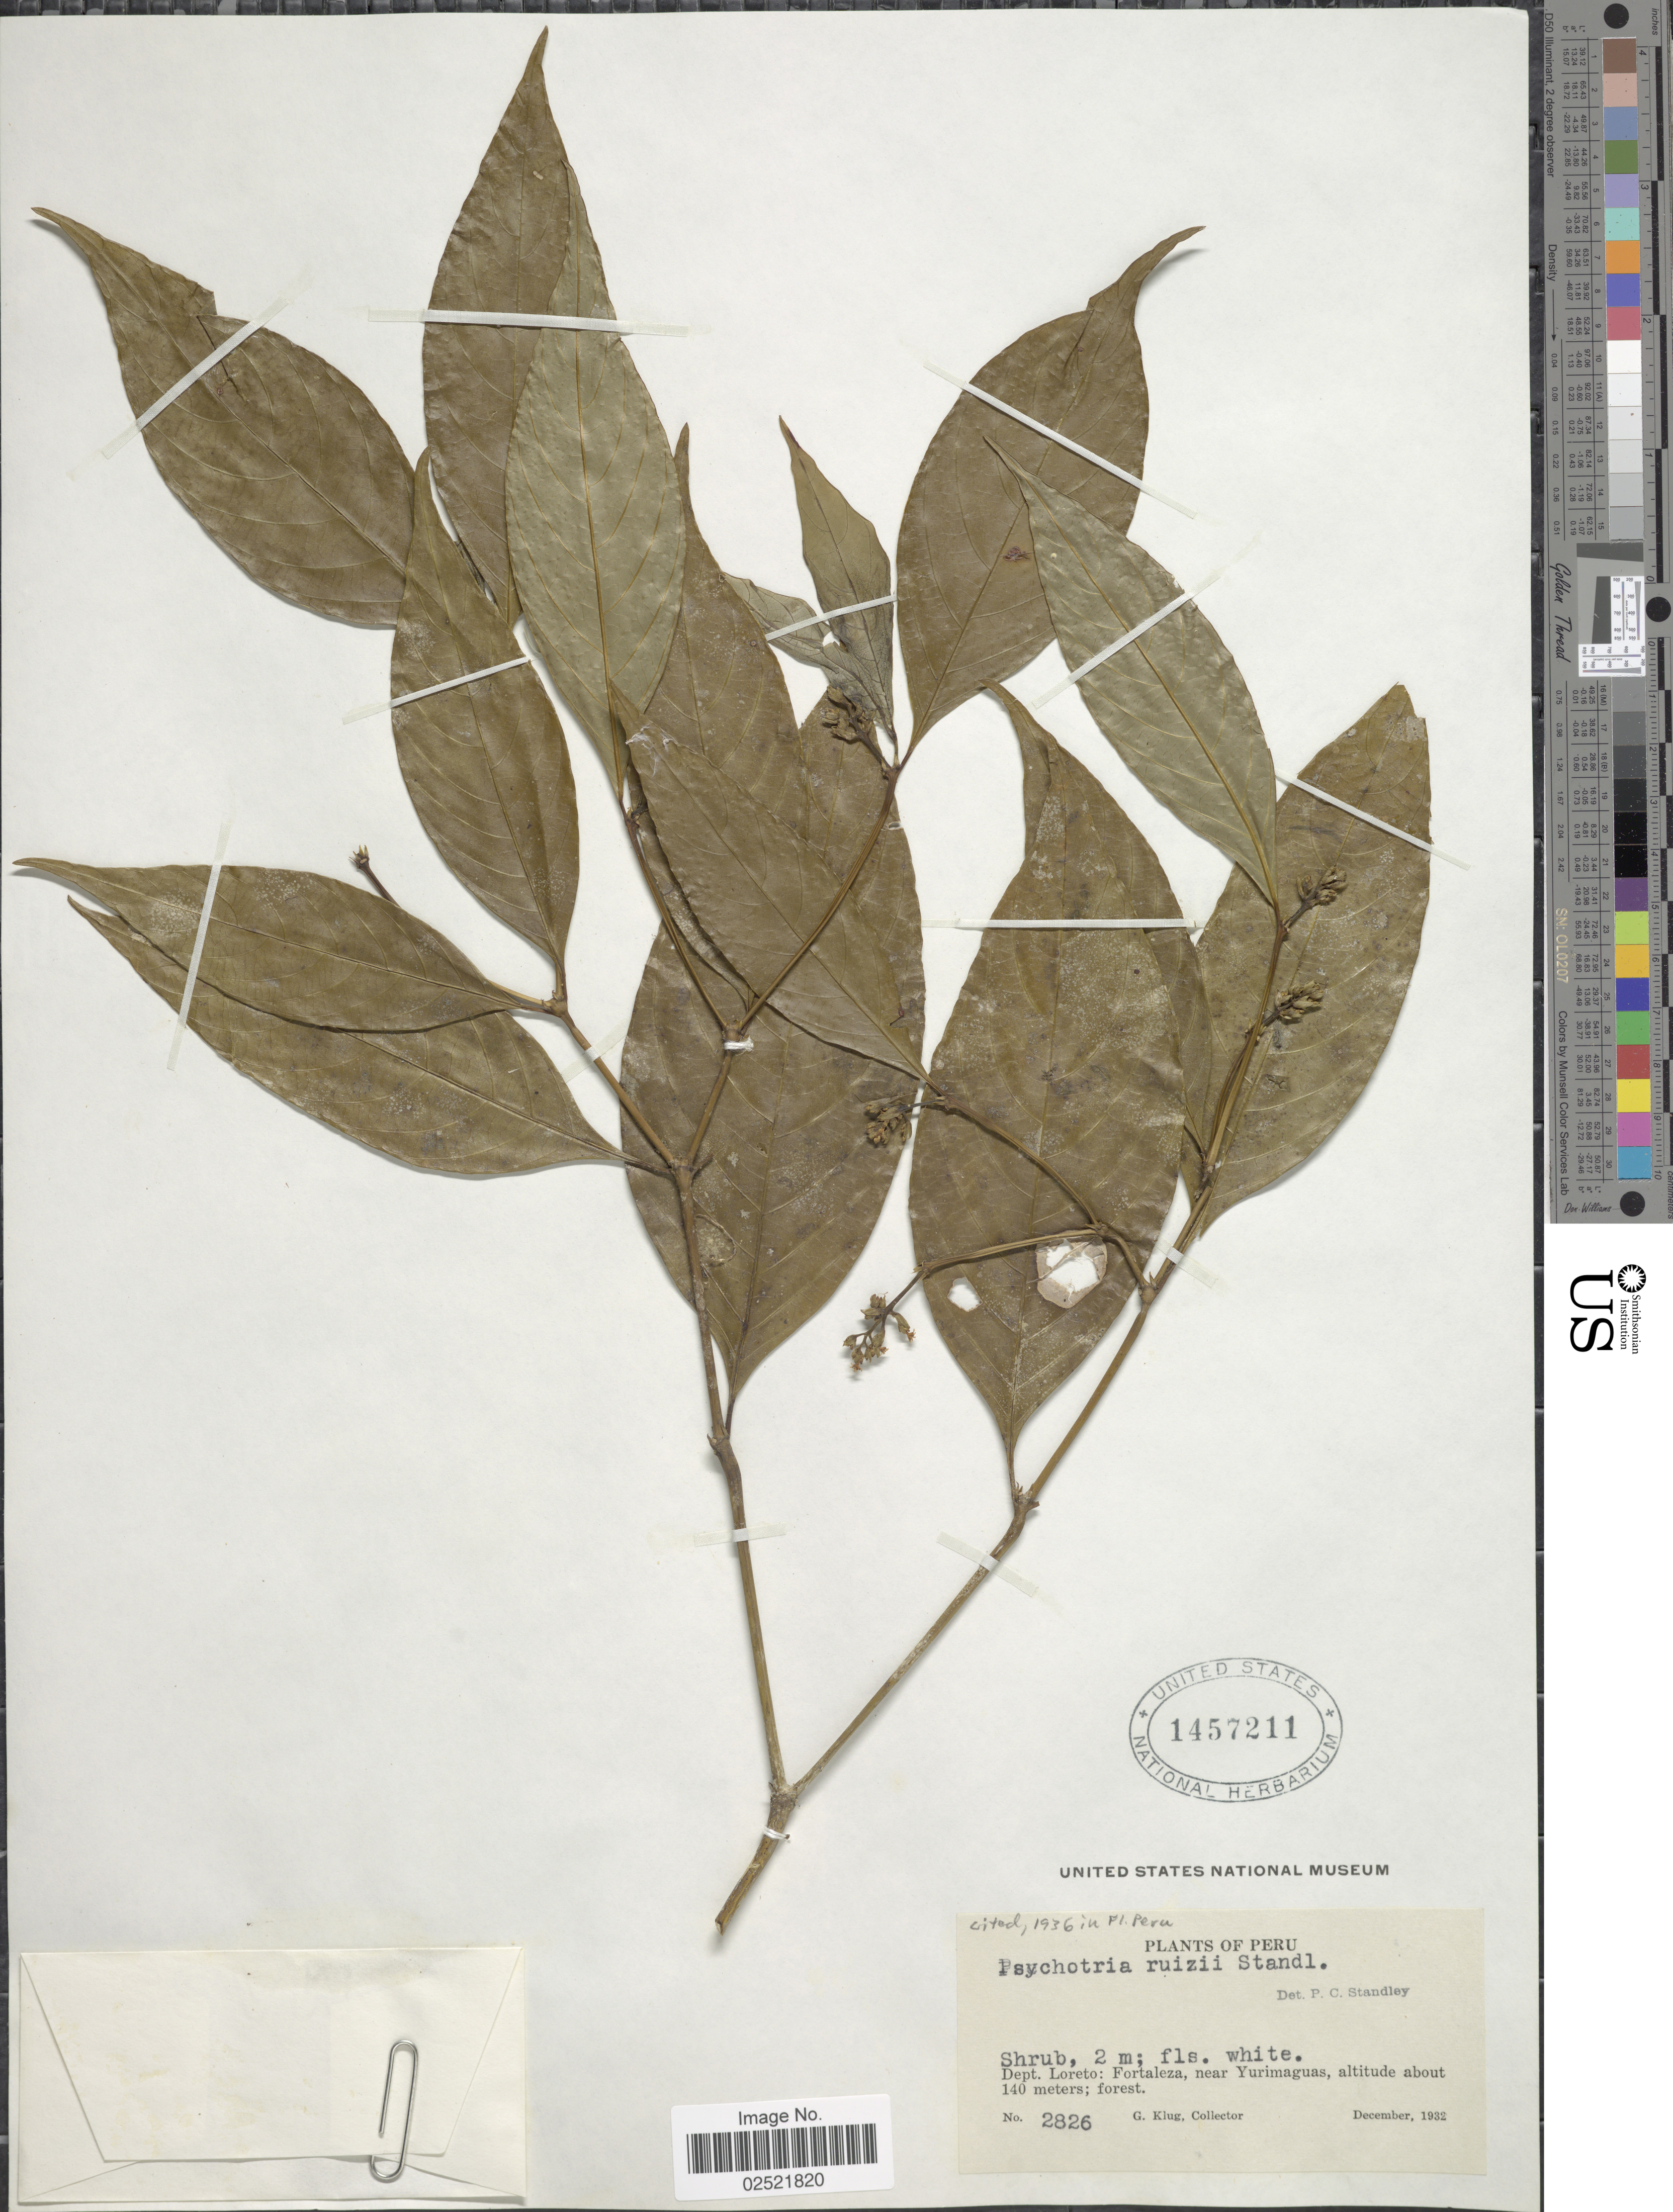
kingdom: Plantae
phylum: Tracheophyta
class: Magnoliopsida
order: Gentianales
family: Rubiaceae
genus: Psychotria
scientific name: Psychotria ruizii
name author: Standl.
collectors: G. Klug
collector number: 2826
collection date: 1932-12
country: Peru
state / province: Loreto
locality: Fortaleza, near Yurimaguas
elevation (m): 140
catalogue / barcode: US 1457211